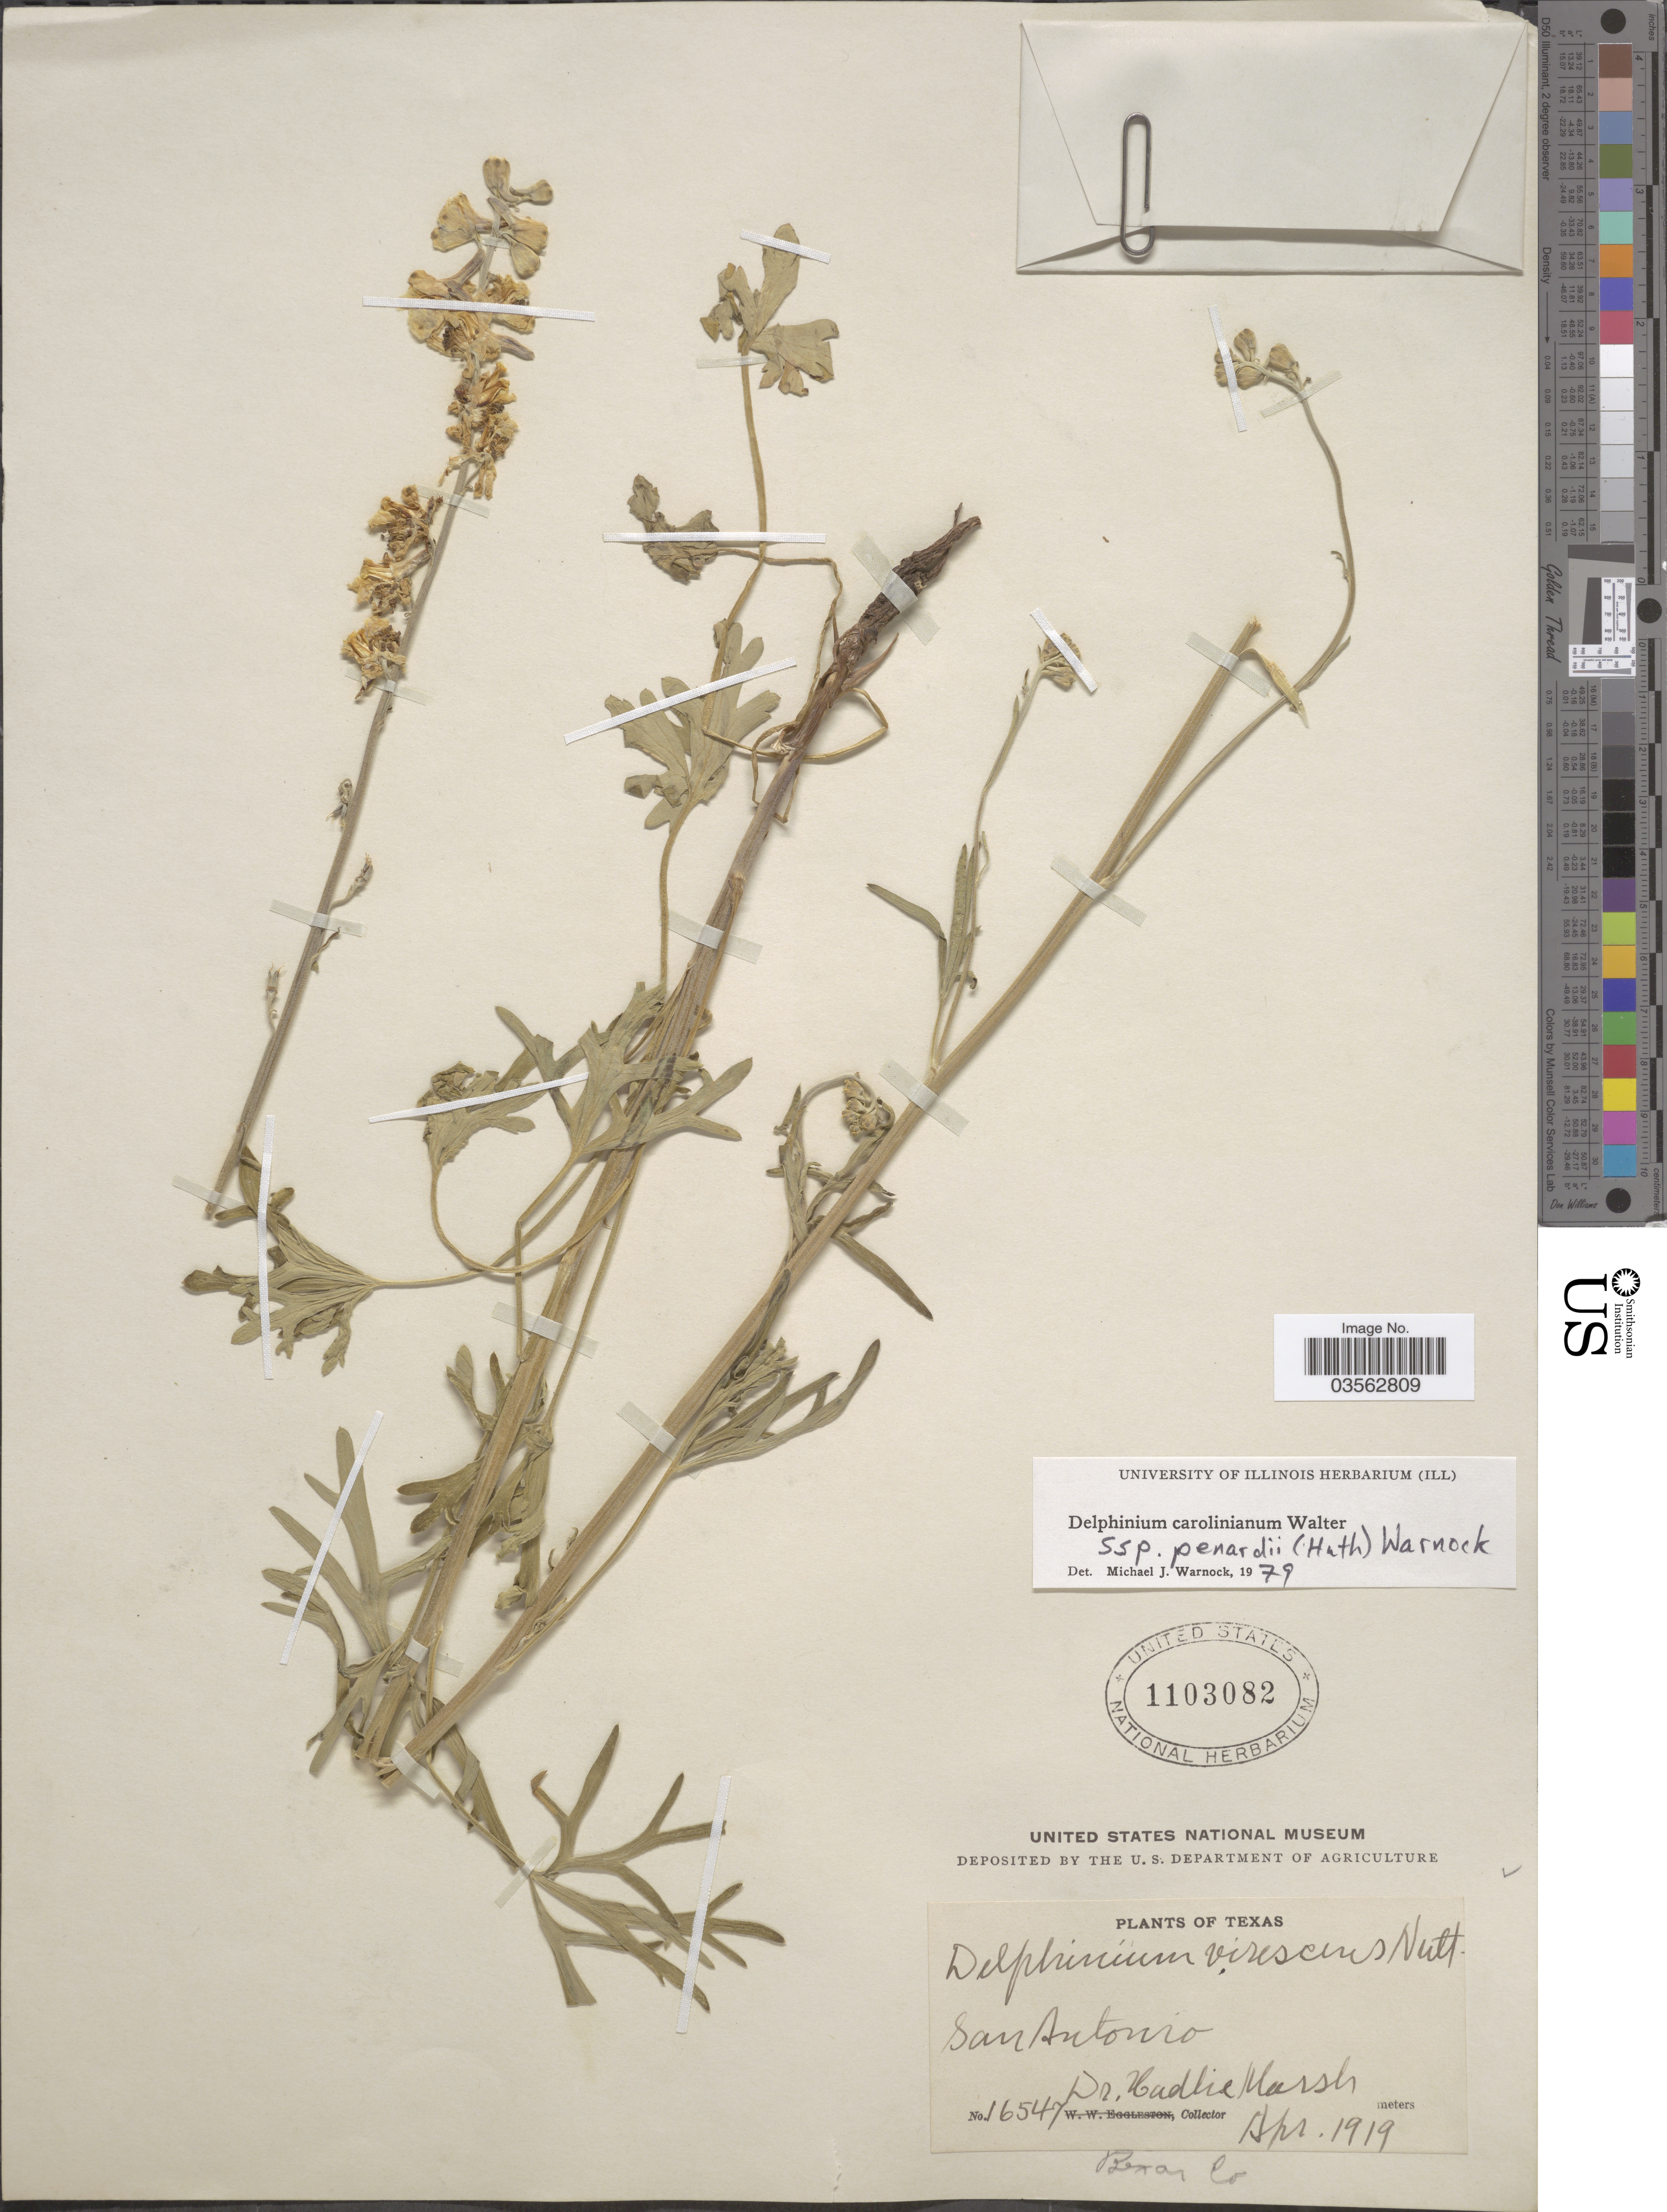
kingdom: Plantae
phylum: Tracheophyta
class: Magnoliopsida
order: Ranunculales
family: Ranunculaceae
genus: Delphinium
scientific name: Delphinium carolinianum subsp. penardii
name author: (Huth) M.J. Warnock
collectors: H. Marsh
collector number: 16547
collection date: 1919-04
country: United States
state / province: Texas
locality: San Antonio. Bexar Co.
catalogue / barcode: US 1103082